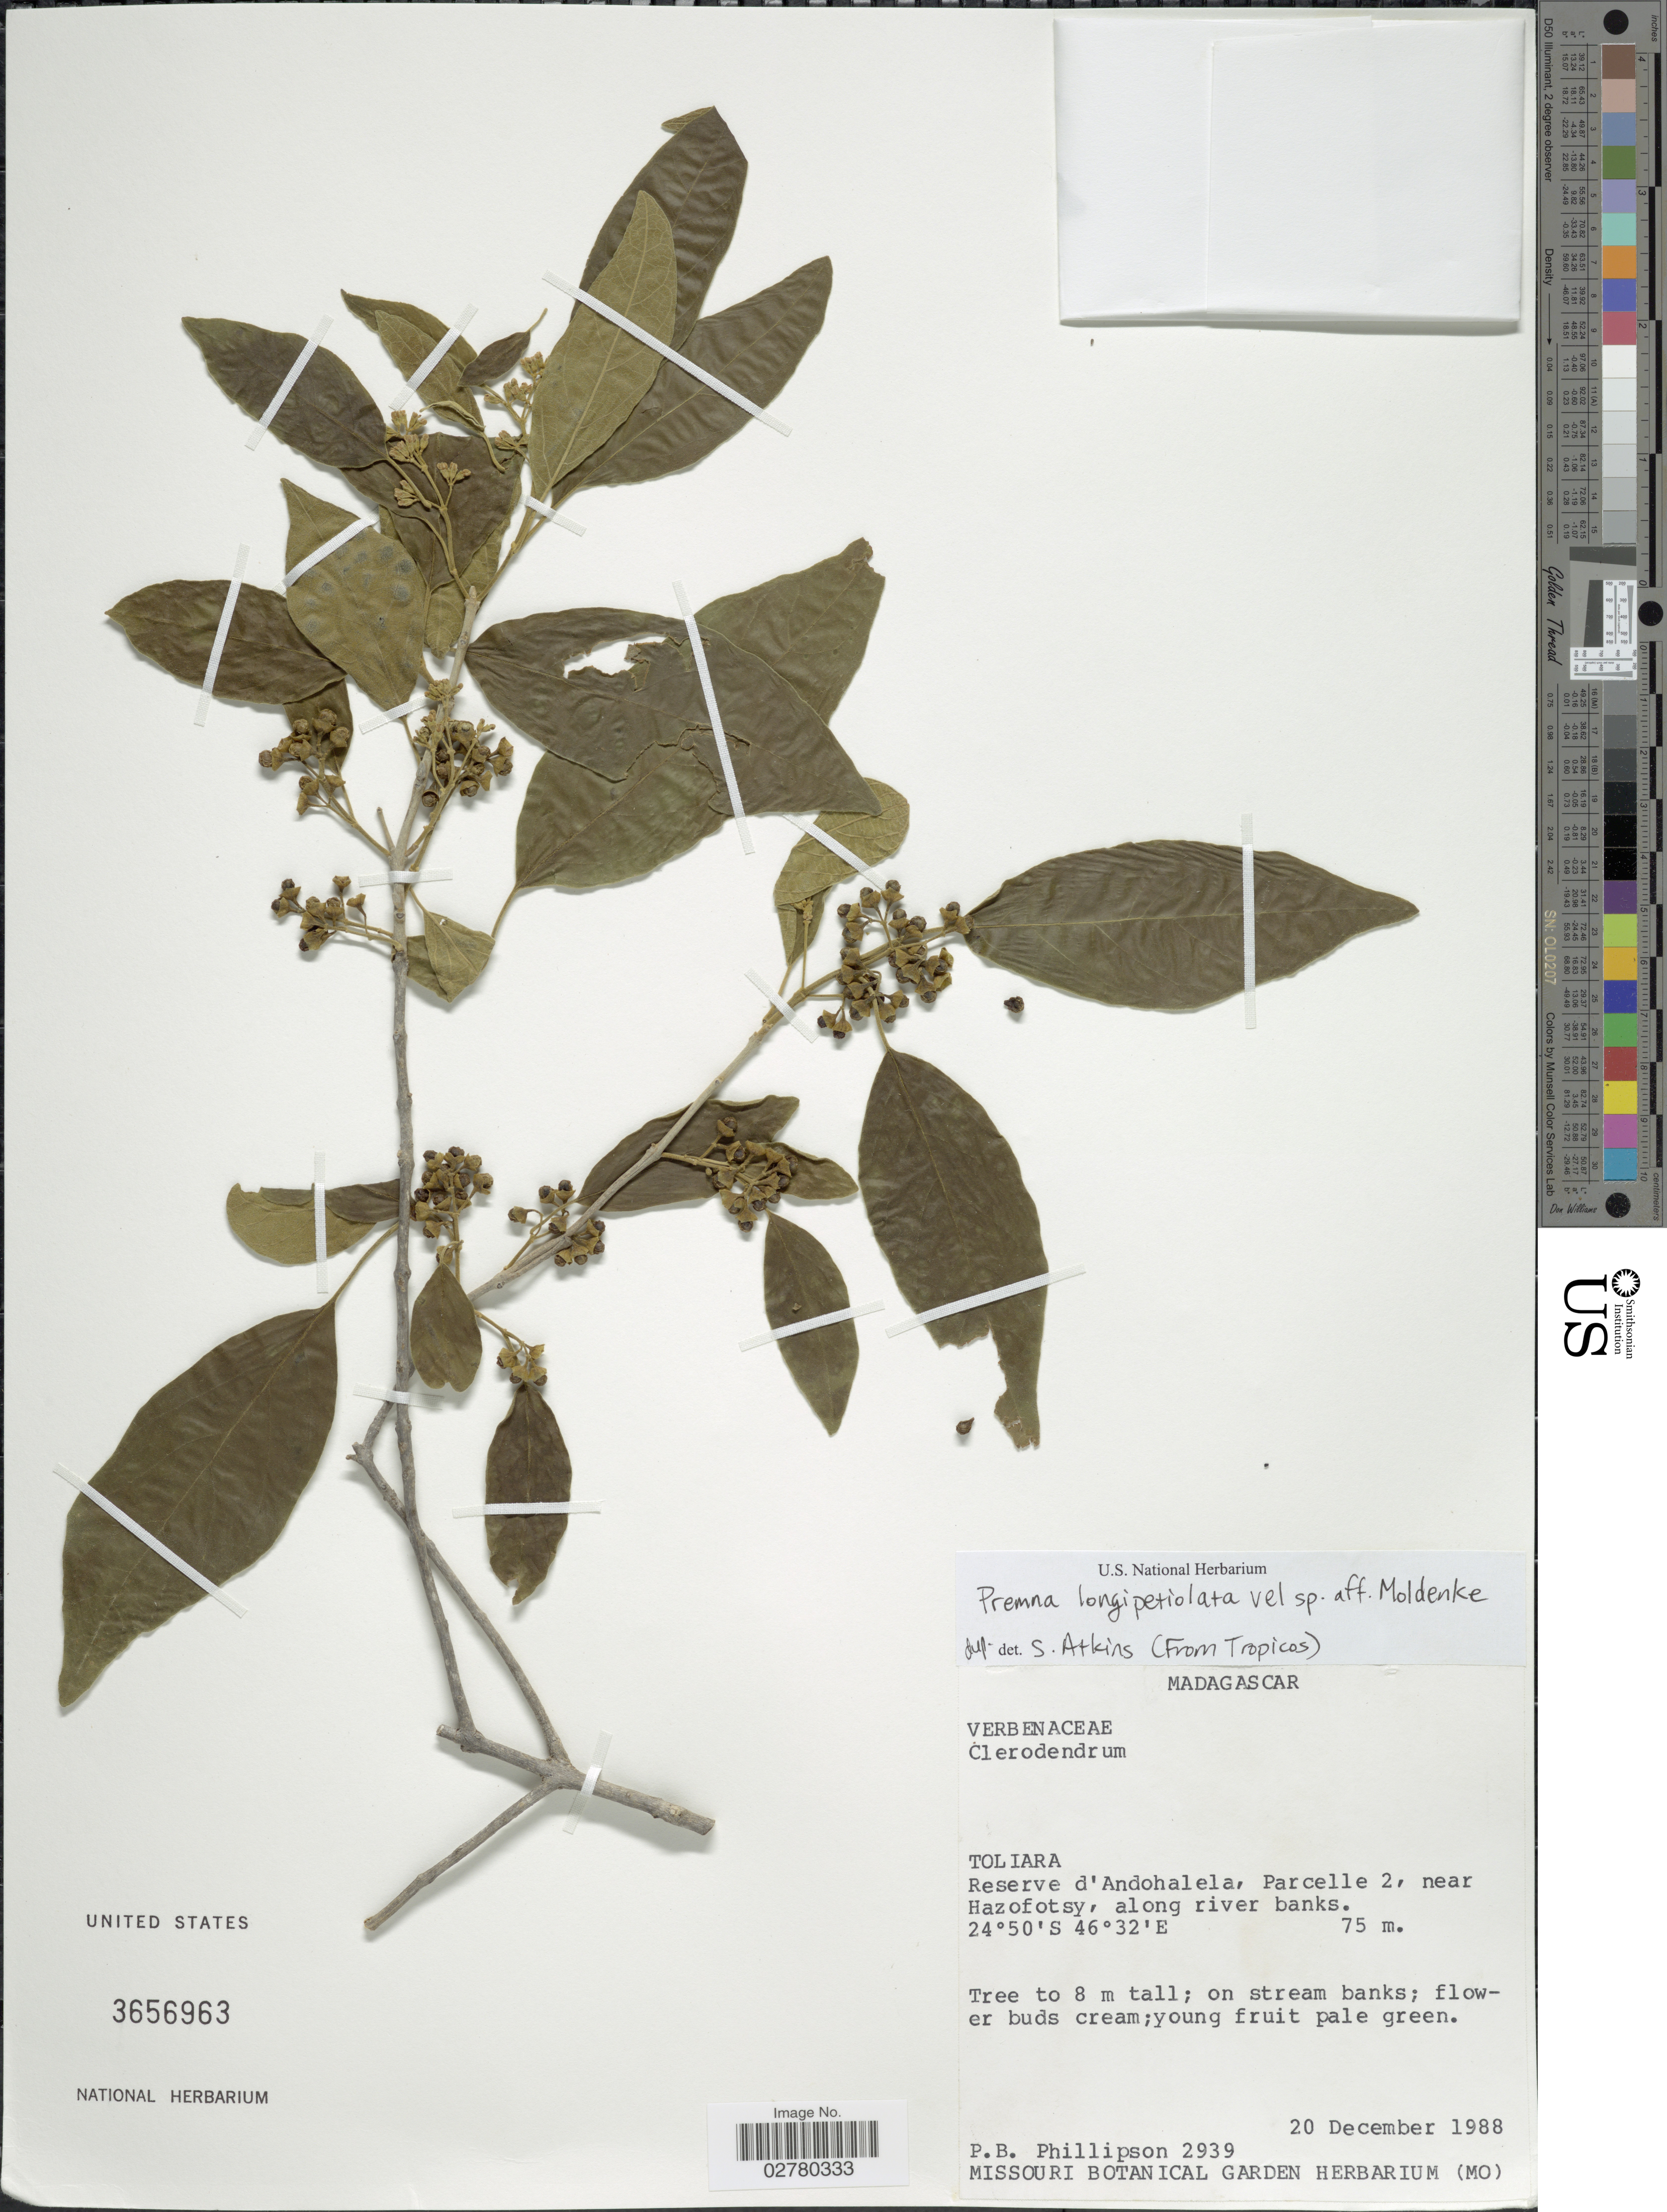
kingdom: Plantae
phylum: Tracheophyta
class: Magnoliopsida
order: Lamiales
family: Lamiaceae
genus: Premna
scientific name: Premna longipetiolata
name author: Moldenke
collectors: P. B. Phillipson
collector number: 2939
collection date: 1988-12-20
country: Madagascar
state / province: Anosy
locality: Reserve d'Andohalela, Parcelle 2, near Hazofotsy, along river banks.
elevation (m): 75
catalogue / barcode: US 3656963